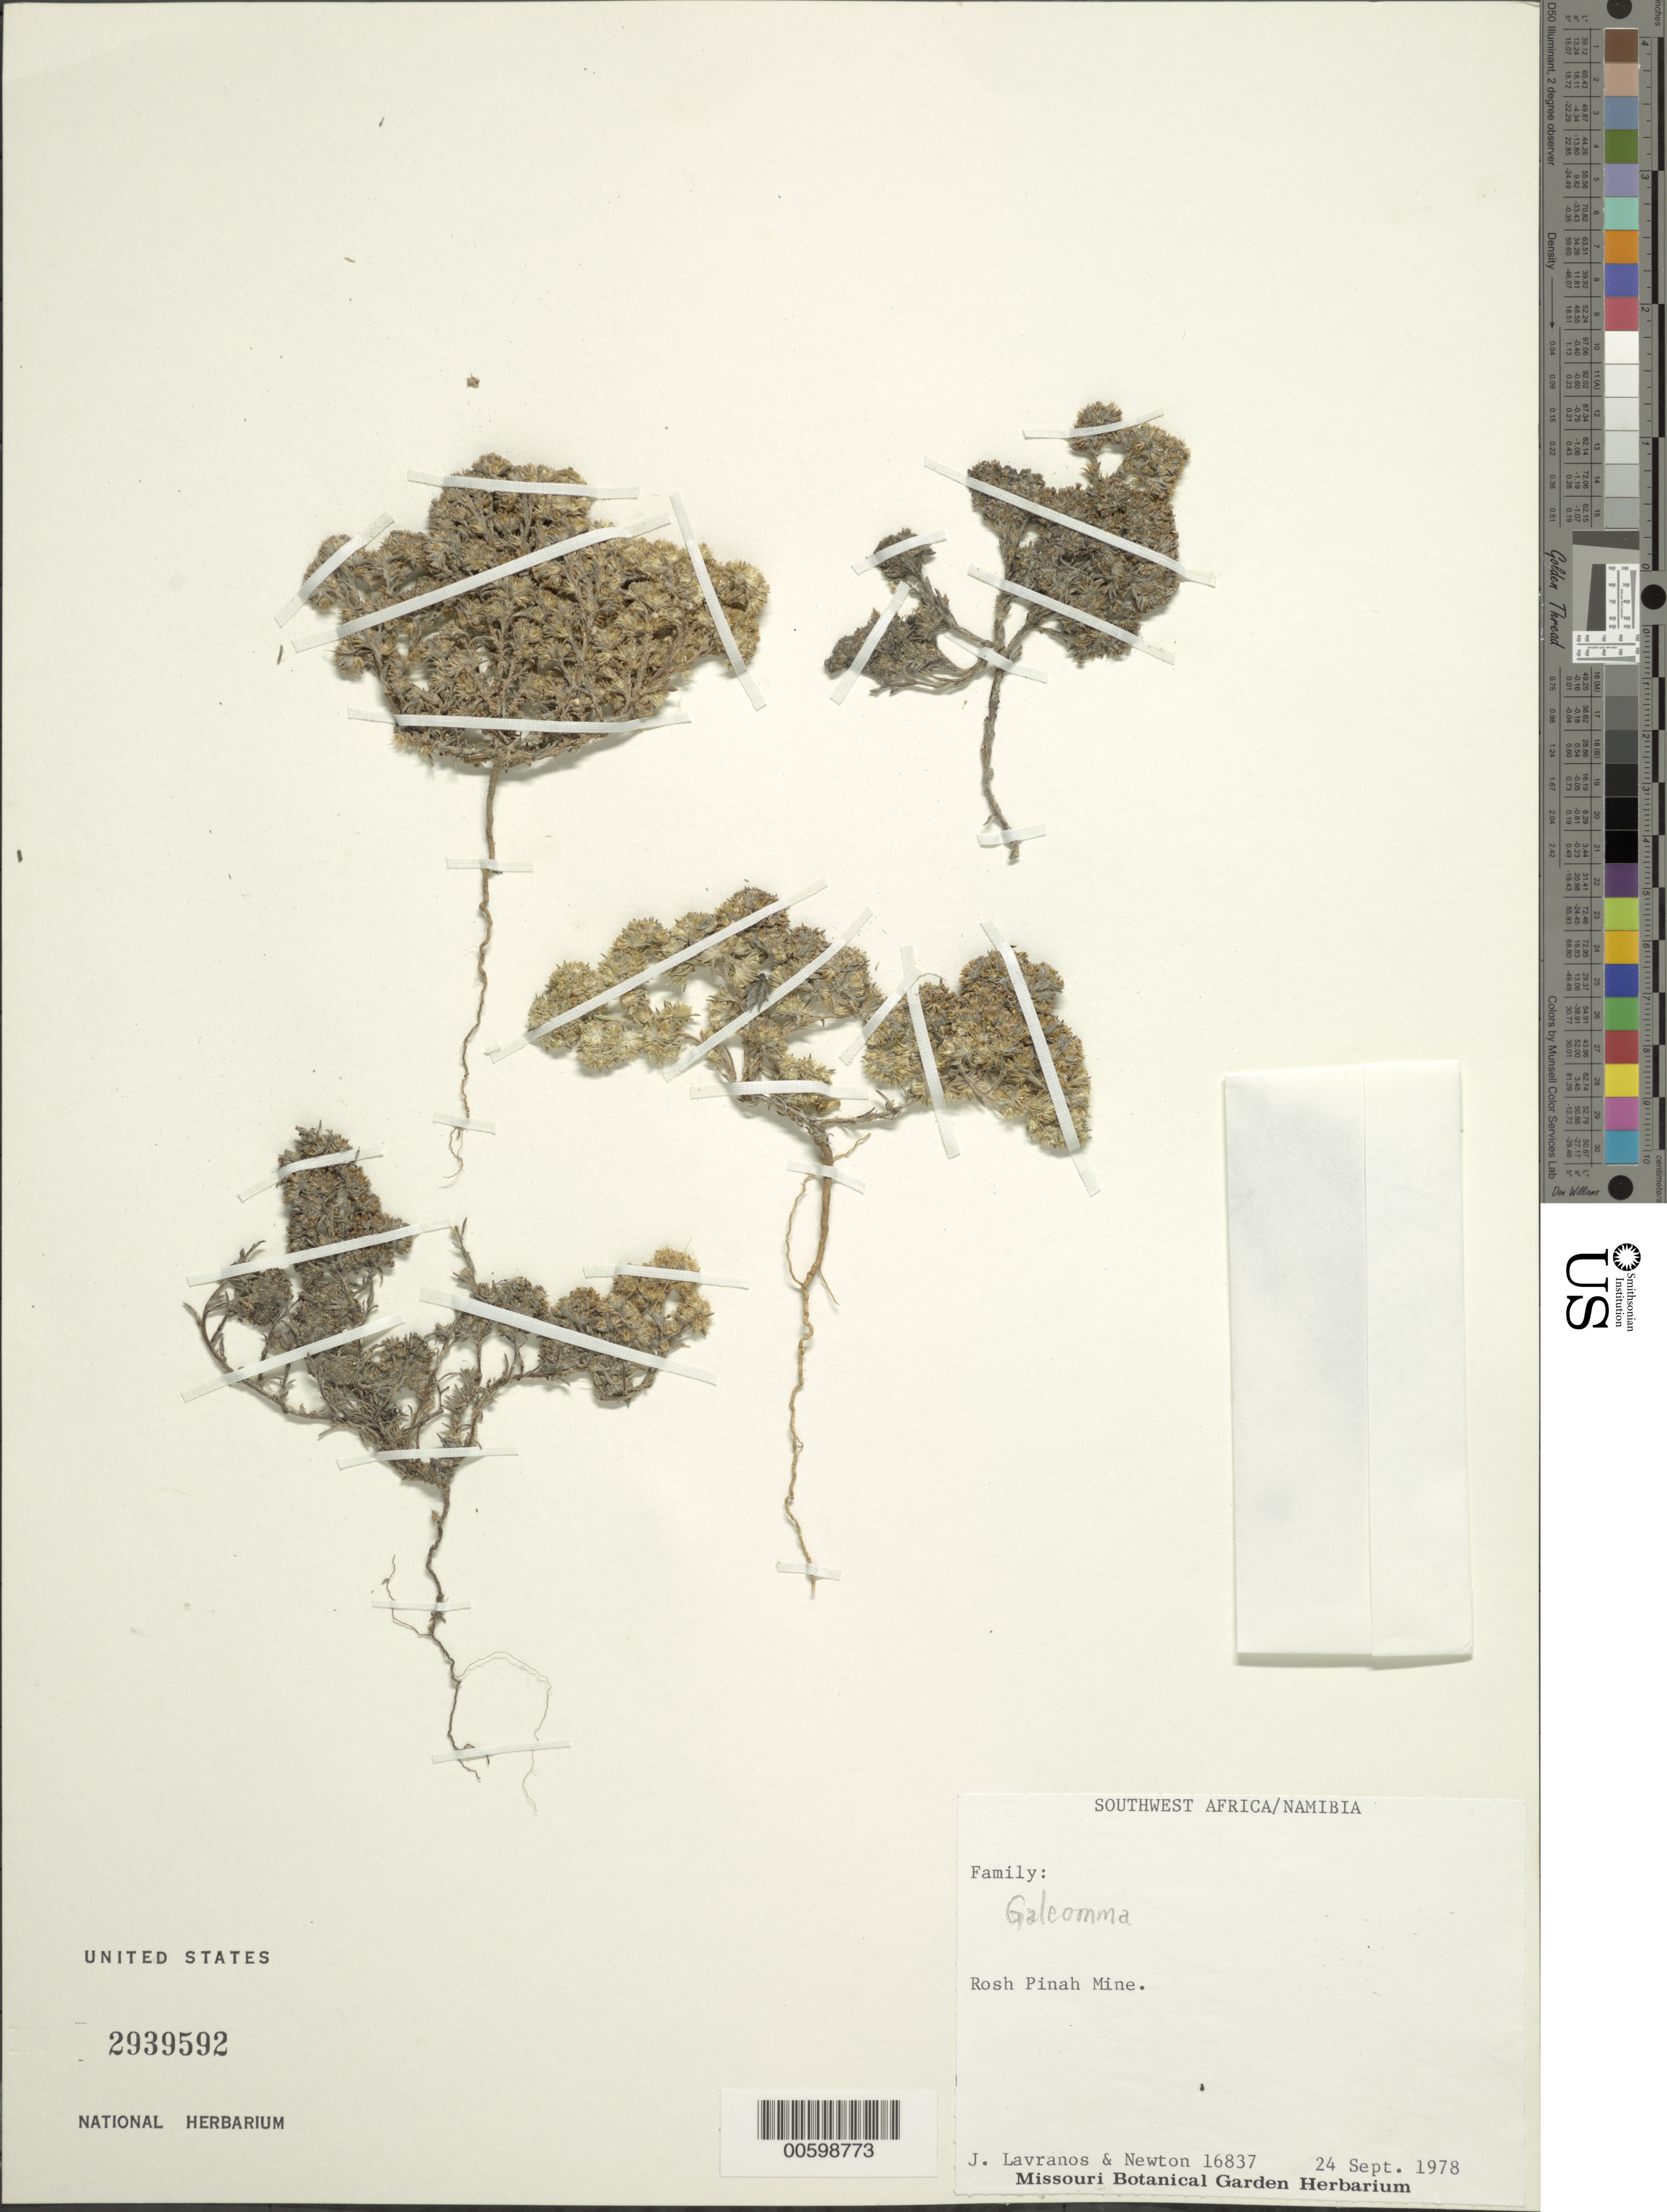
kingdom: Plantae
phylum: Tracheophyta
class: Magnoliopsida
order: Asterales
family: Asteraceae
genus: Galeomma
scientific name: Galeomma sp.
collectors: J. Lavranos & -. Newton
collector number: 16837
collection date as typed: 24 Sep 1978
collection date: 1978-09-24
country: Namibia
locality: Rosh Pinah Mine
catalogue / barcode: US 2939592